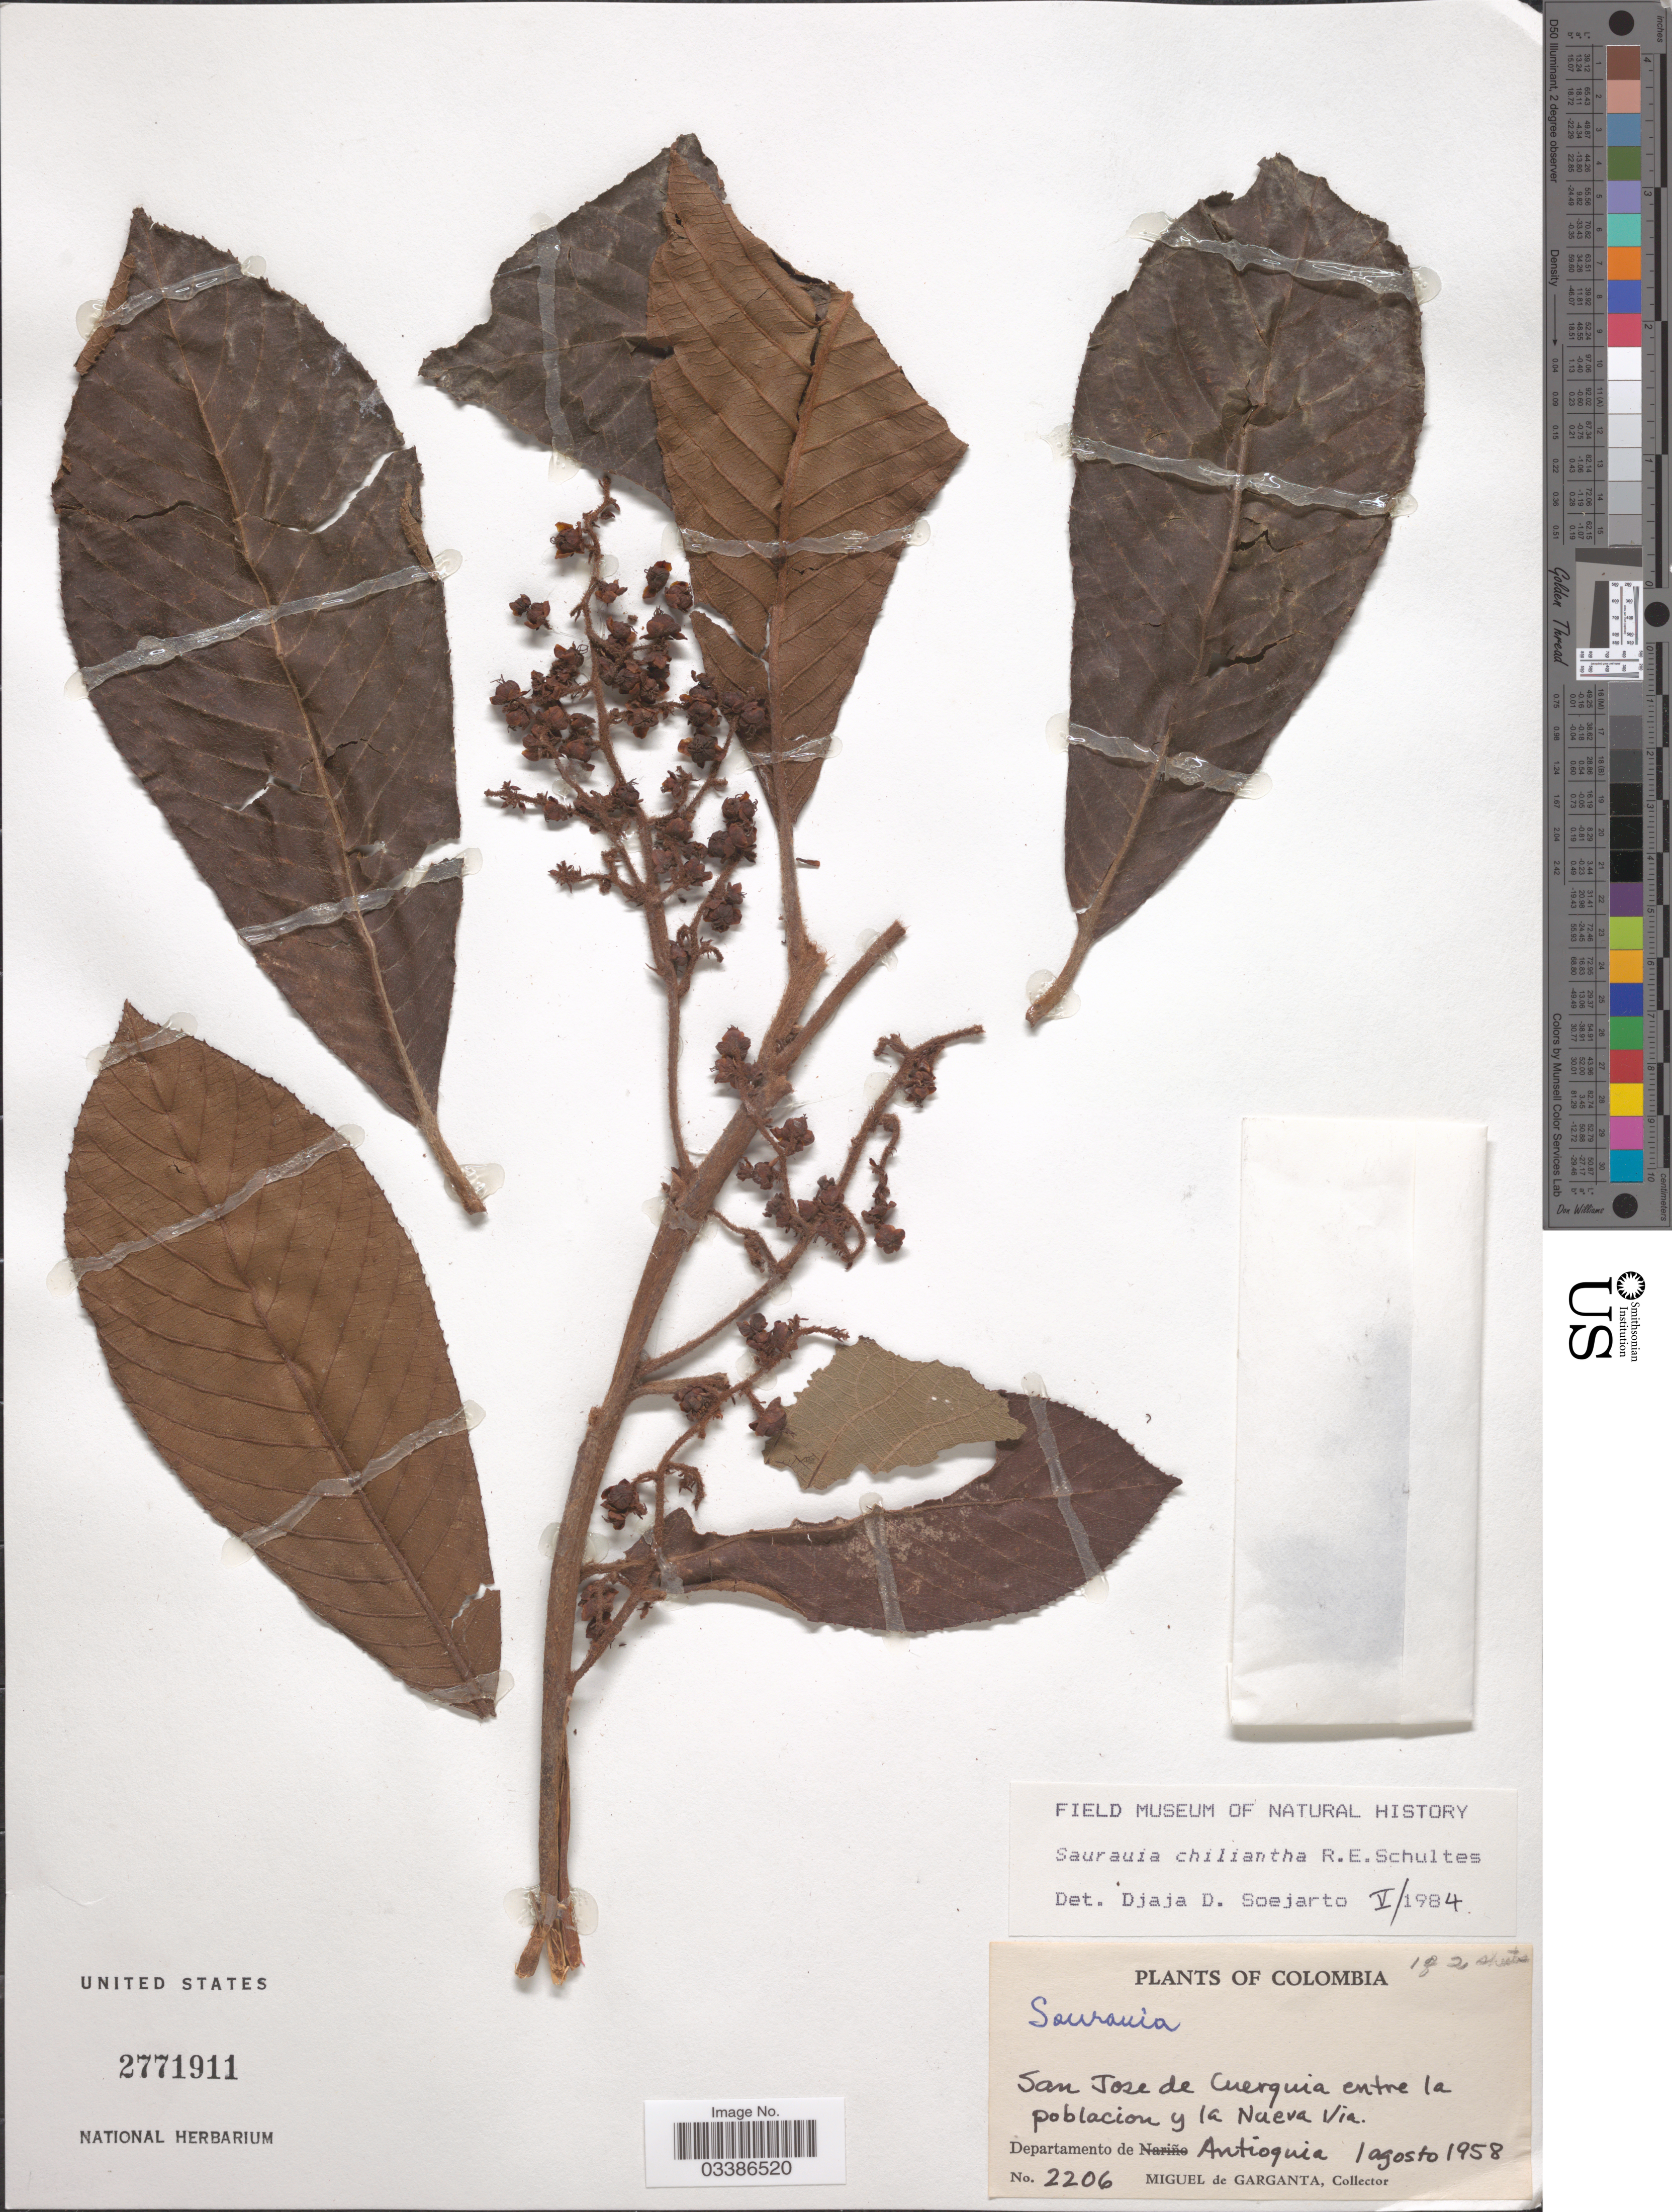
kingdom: Plantae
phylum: Tracheophyta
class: Magnoliopsida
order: Ericales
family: Actinidiaceae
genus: Saurauia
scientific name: Saurauia chiliantha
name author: R.E. Schult.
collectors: M. Garganta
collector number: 2206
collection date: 1958-08-01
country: Colombia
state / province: Antioquia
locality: San Jose de Cuerquia entre la poblacion y la Nueva Via. Departamento de Antioquia.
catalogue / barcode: US 2771911